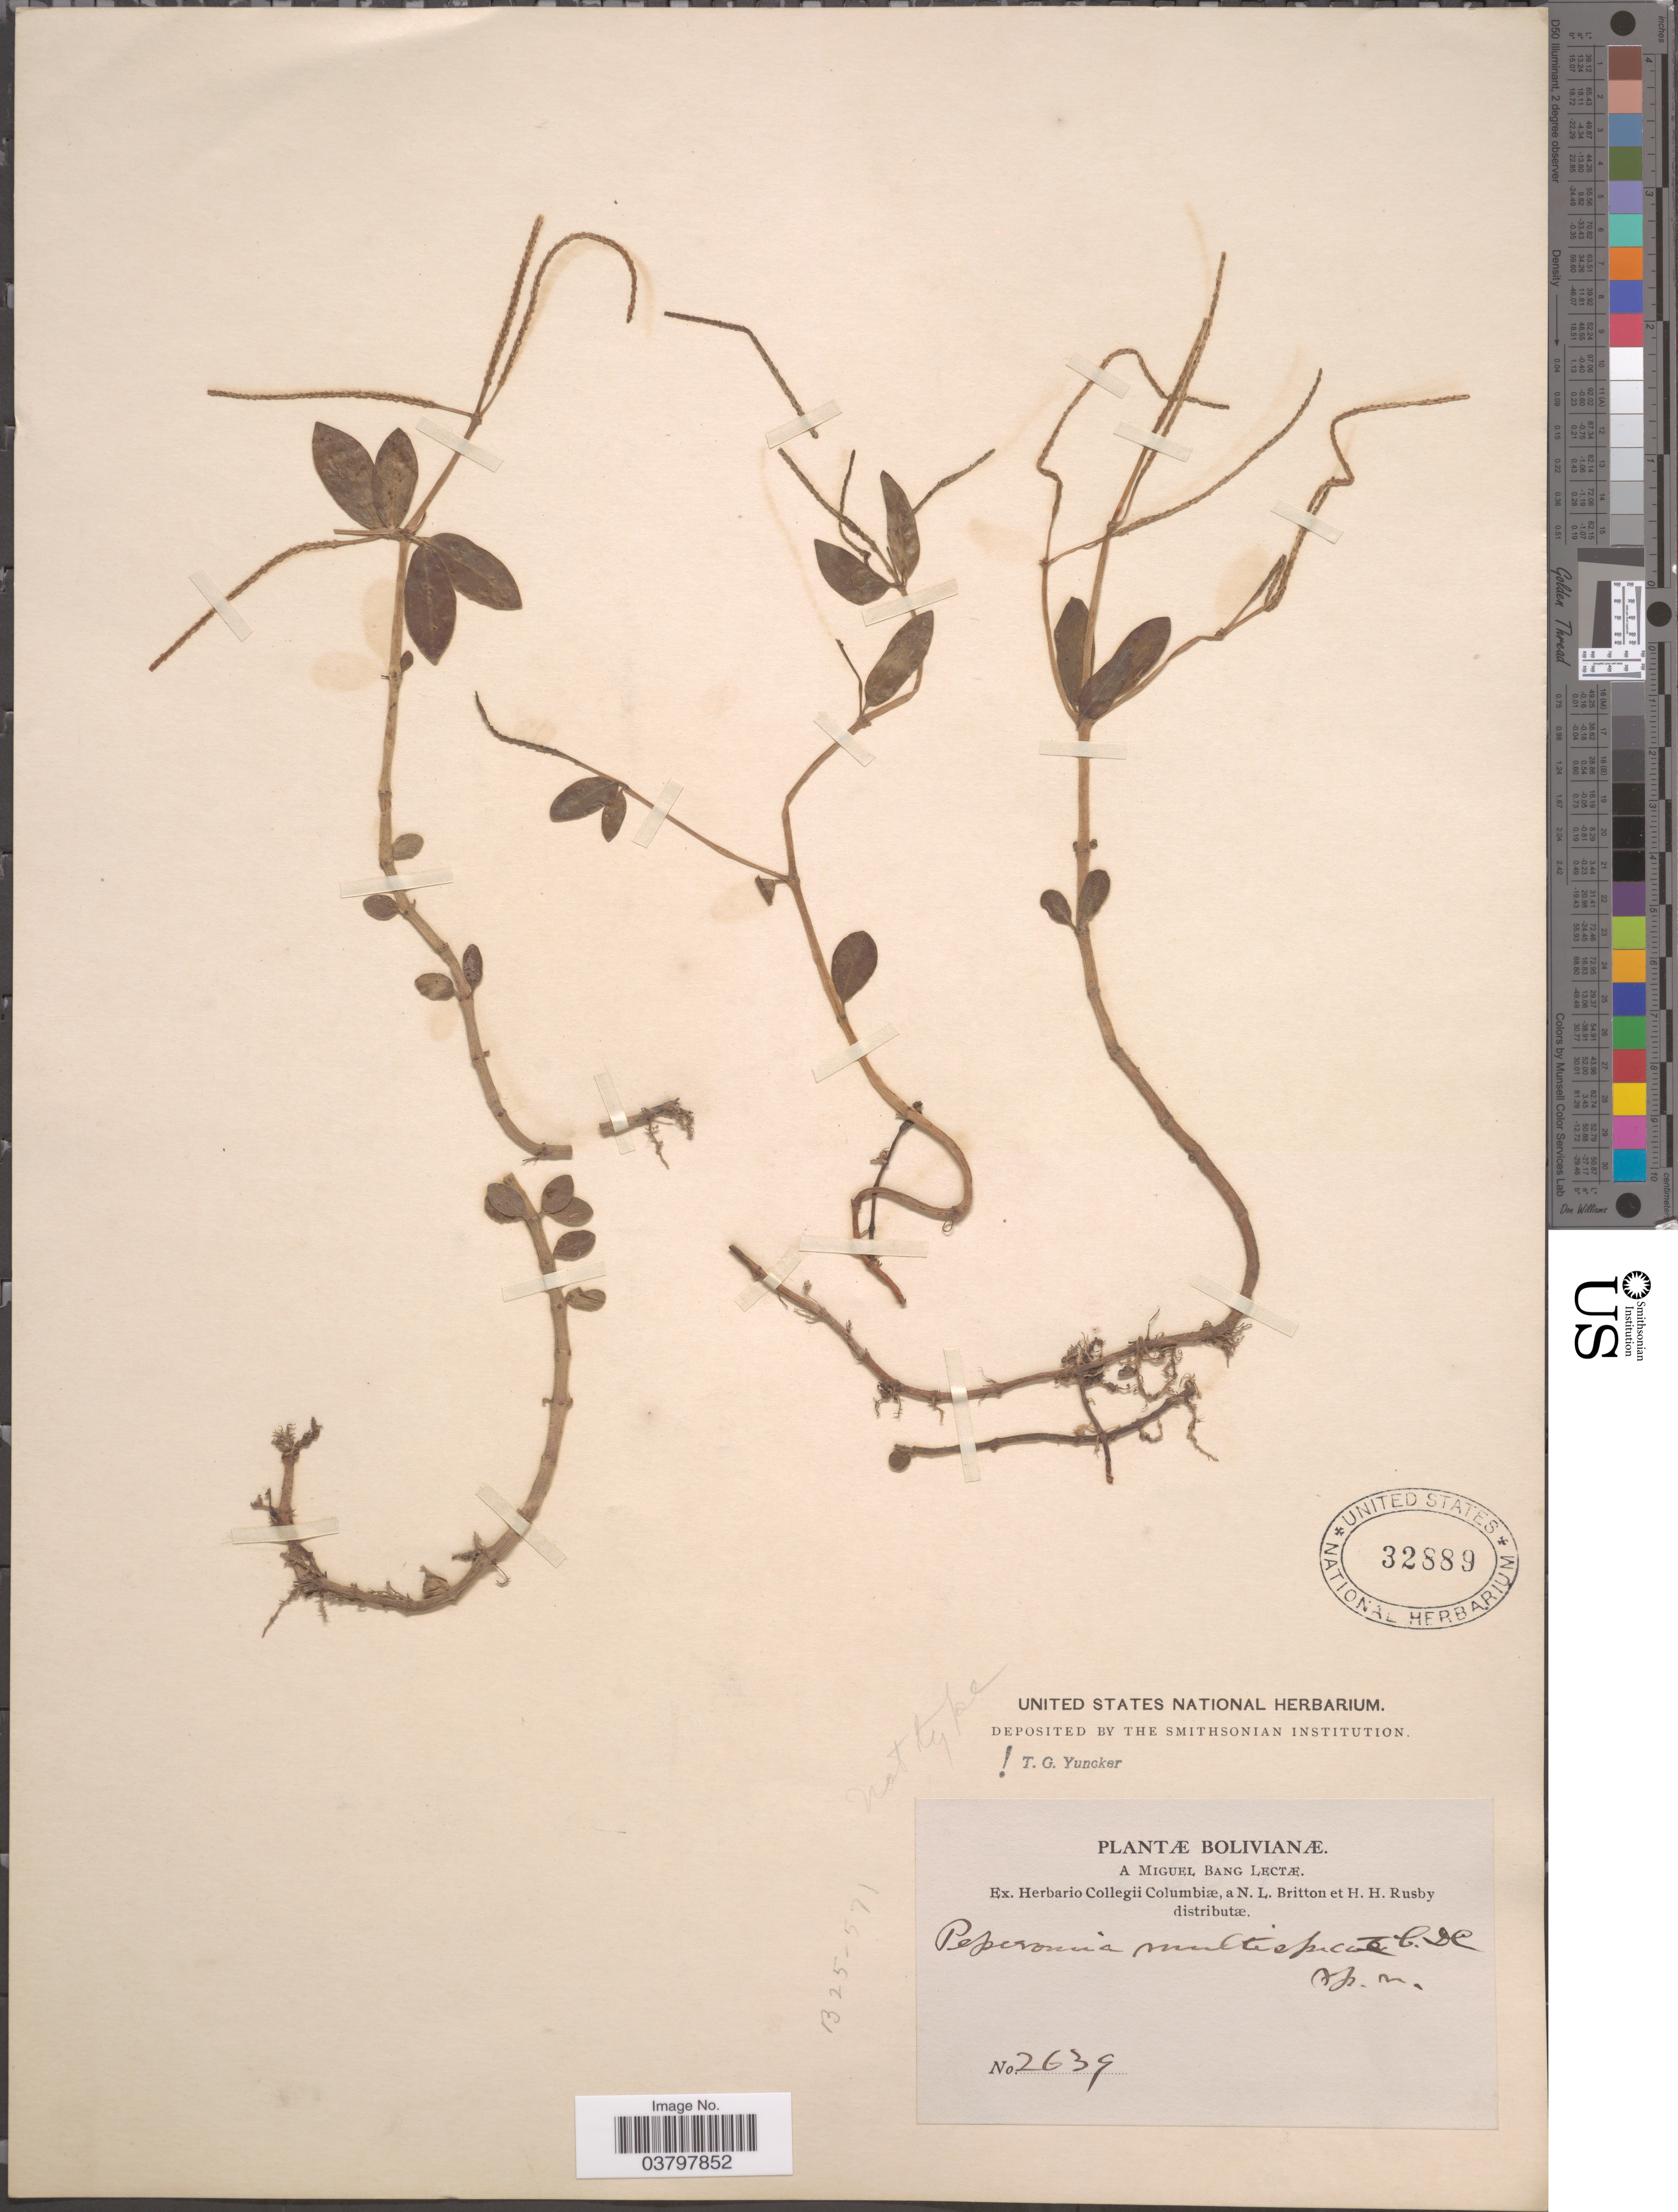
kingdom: Plantae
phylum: Tracheophyta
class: Magnoliopsida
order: Piperales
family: Piperaceae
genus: Peperomia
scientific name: Peperomia multispica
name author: C. DC.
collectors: M. Bang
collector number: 2639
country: Bolivia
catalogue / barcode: US 32889